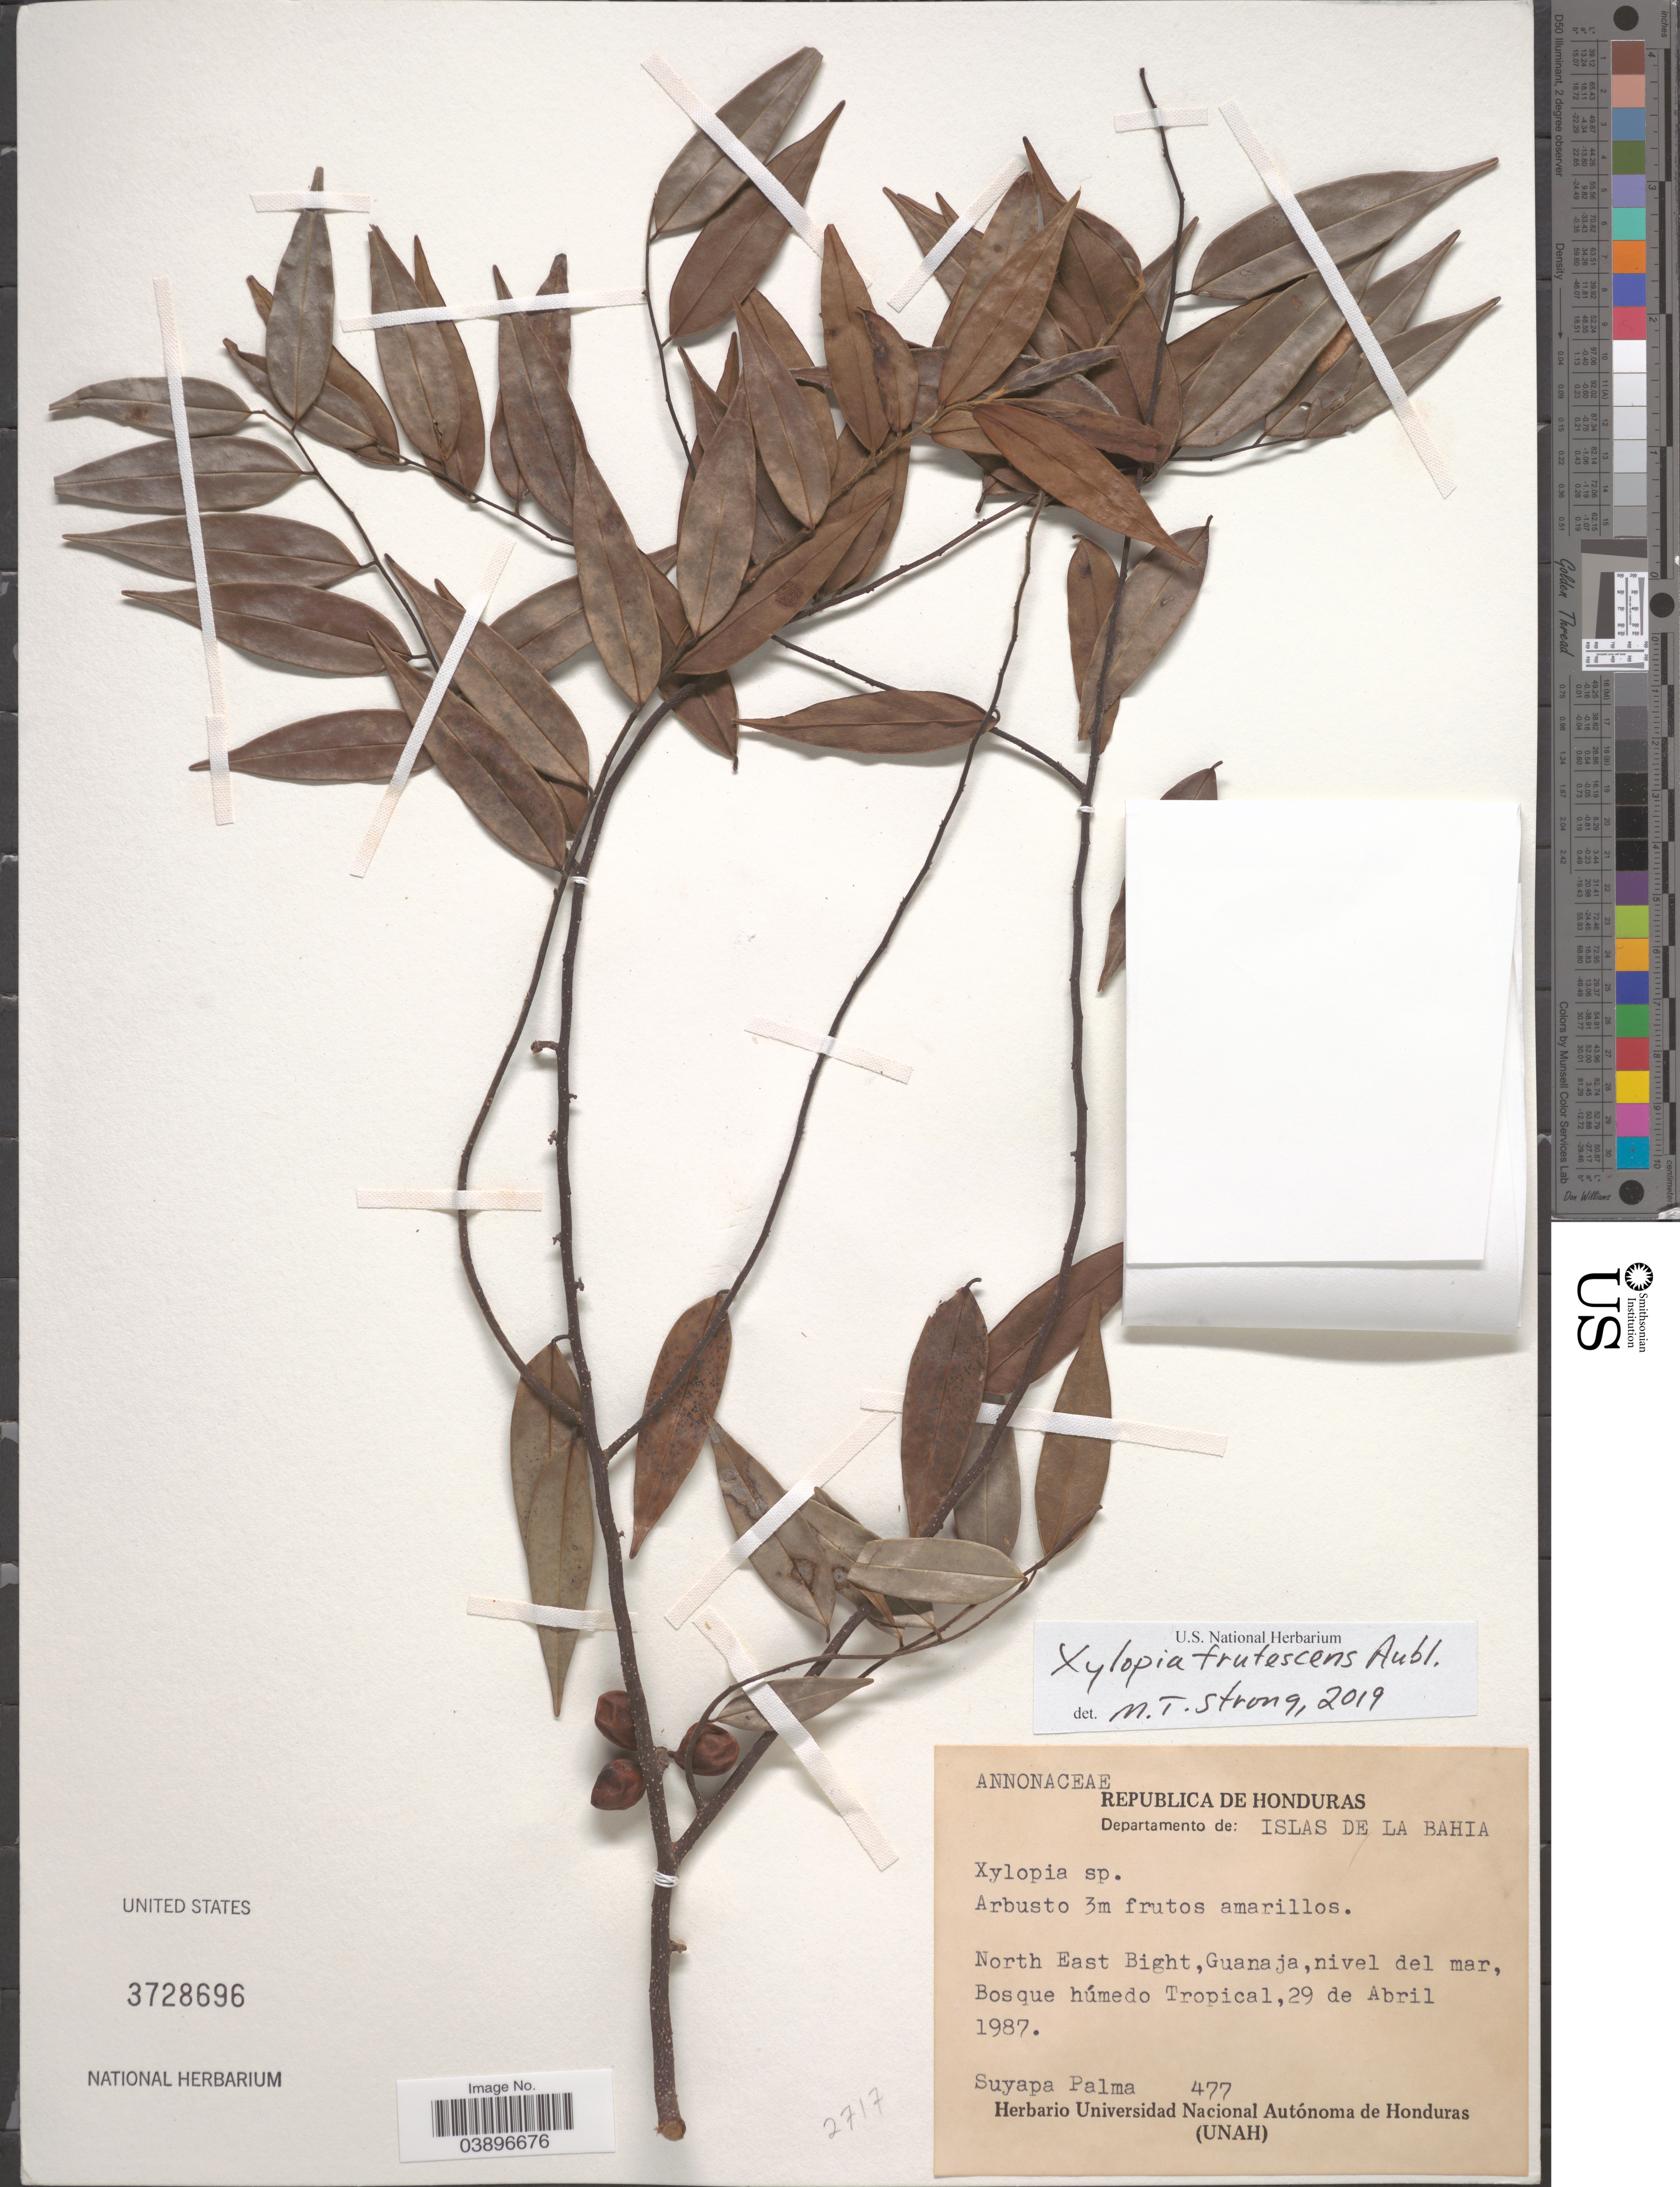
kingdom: Plantae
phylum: Tracheophyta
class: Magnoliopsida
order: Magnoliales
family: Annonaceae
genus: Xylopia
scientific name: Xylopia frutescens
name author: Aubl.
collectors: S. Palma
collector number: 477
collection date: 1987-04-29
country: Honduras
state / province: Islas de la Bahía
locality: Departamento de: Islas de la Bahia. North East Bight, Guanaja, Bosque húmedo Tropical.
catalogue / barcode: US 3728696